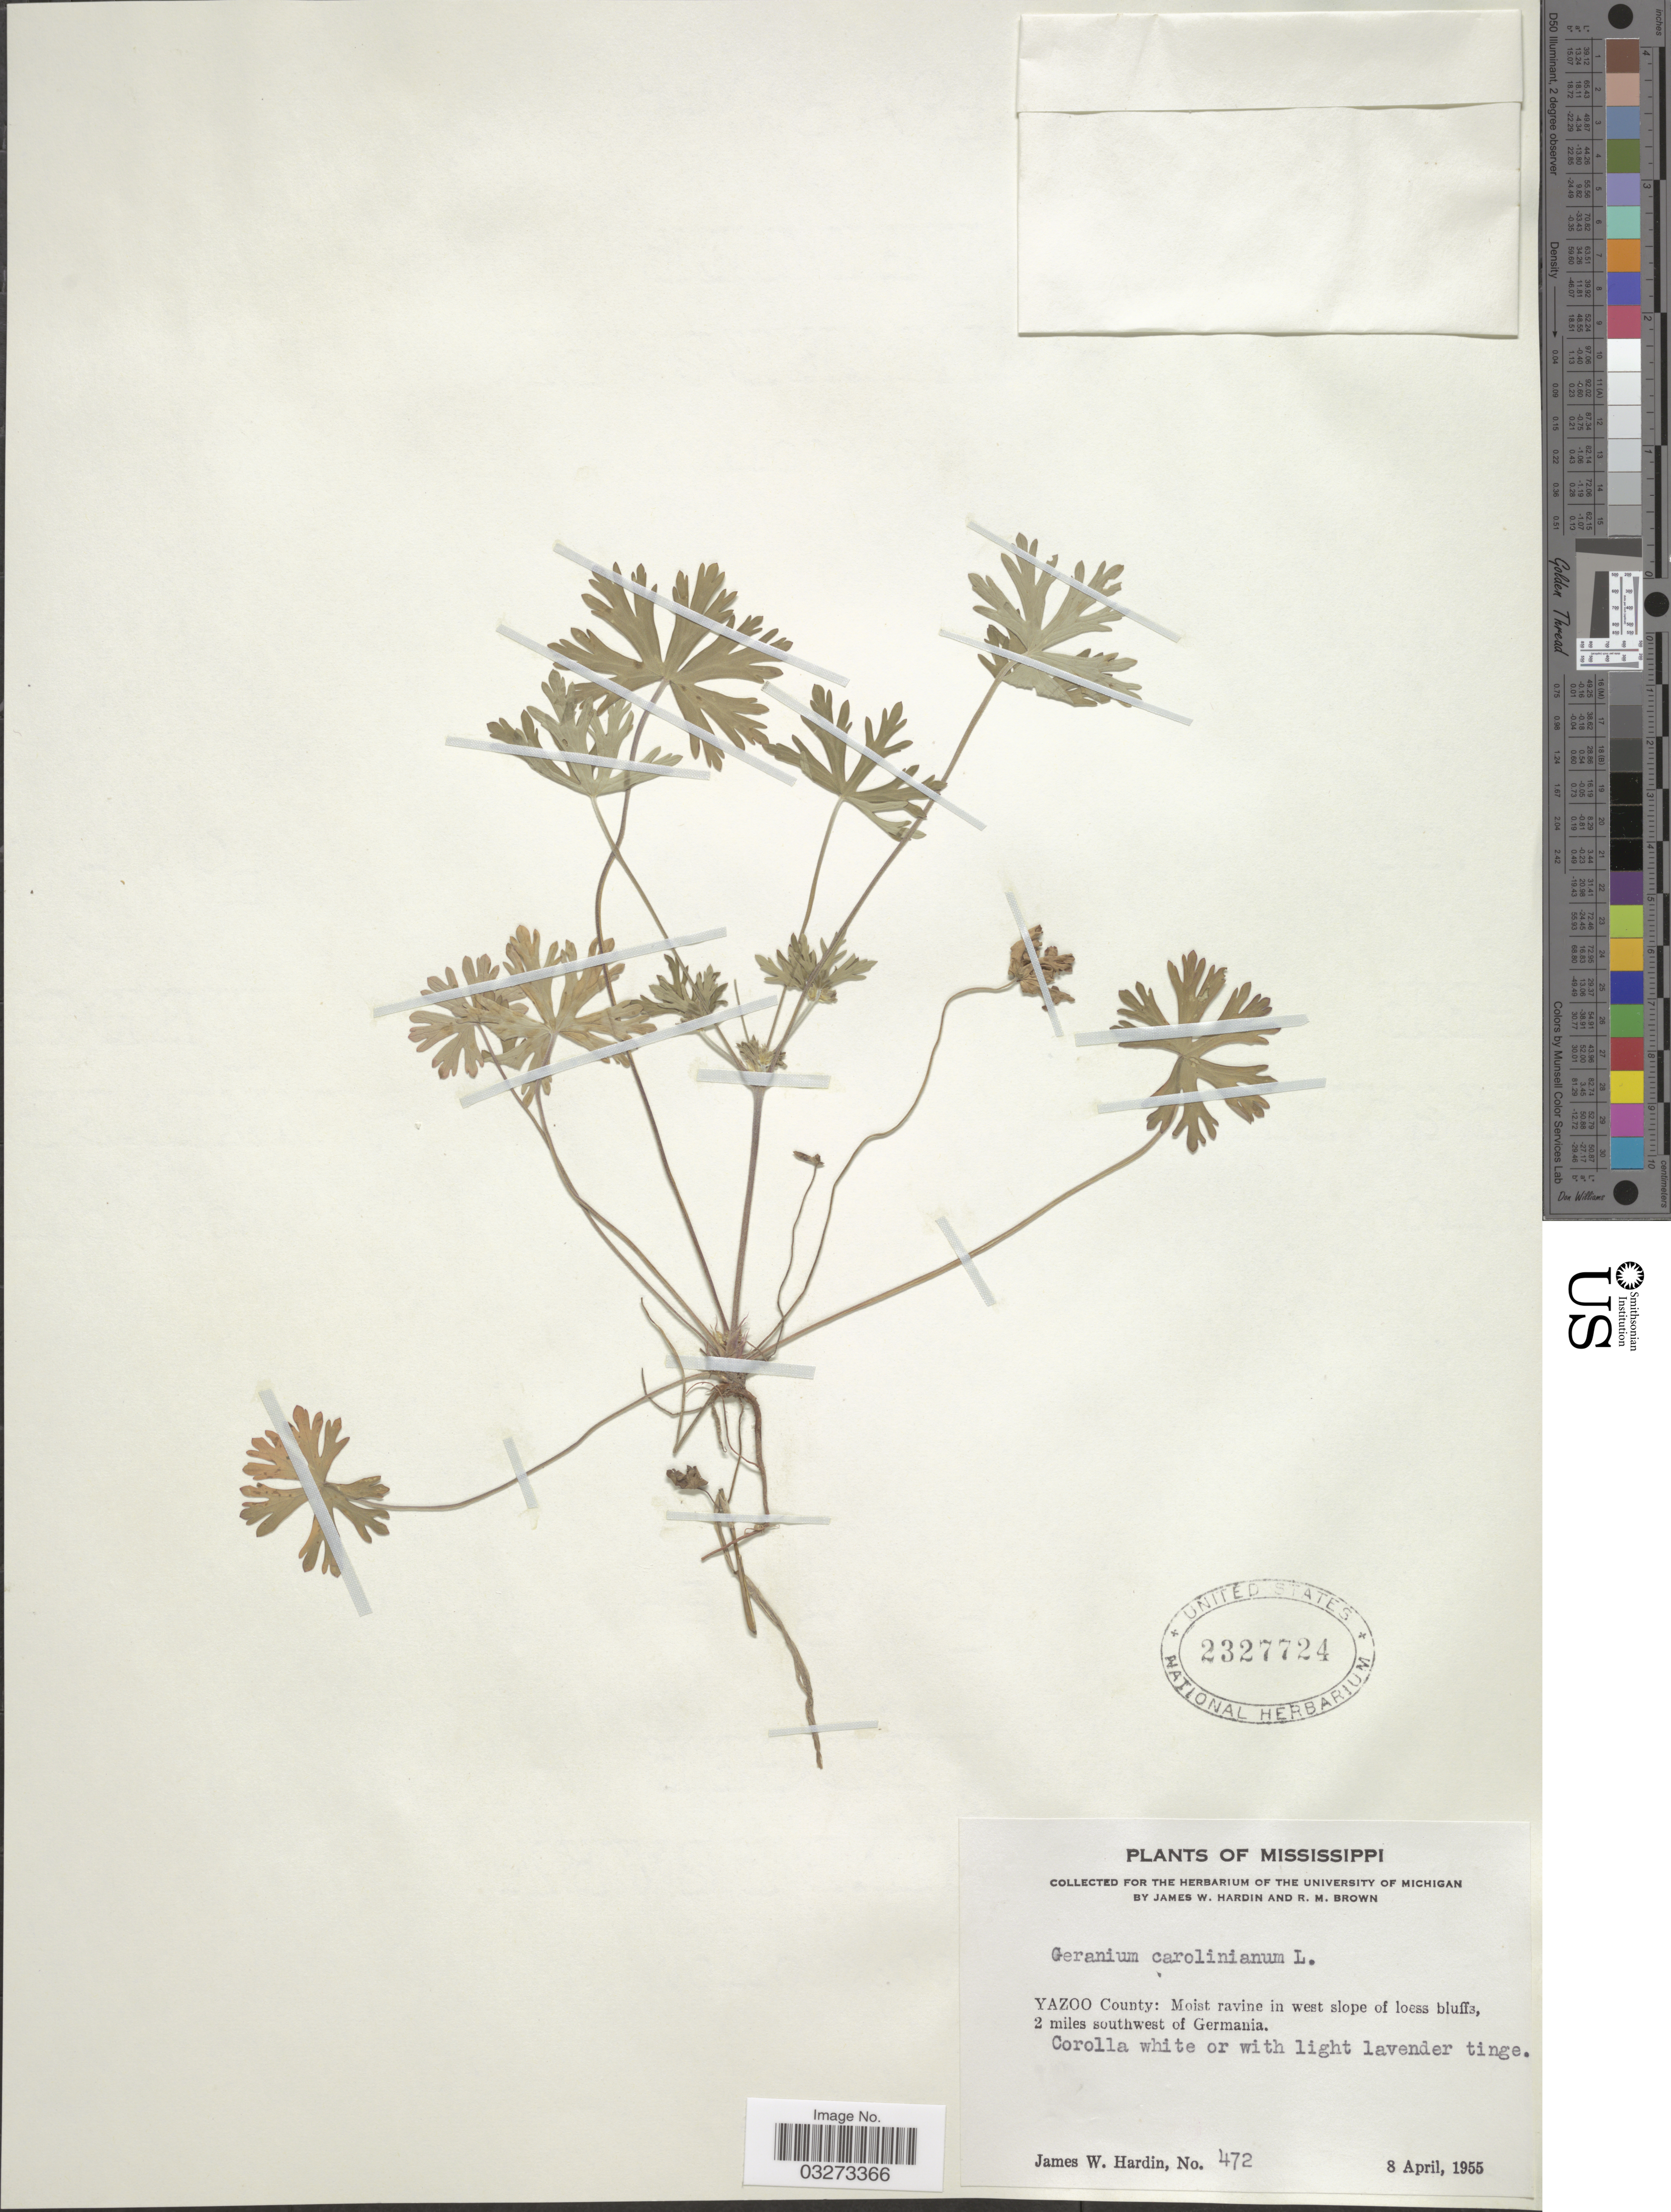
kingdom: Plantae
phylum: Tracheophyta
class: Magnoliopsida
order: Geraniales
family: Geraniaceae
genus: Geranium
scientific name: Geranium carolinianum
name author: L.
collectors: J. W. Hardin & R. Brown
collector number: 472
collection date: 1955-04-08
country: United States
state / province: Mississippi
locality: Yazoo County: Moist ravine in west slope of loess bluffs, 2 miles southwest of Germania.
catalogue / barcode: US 2327724